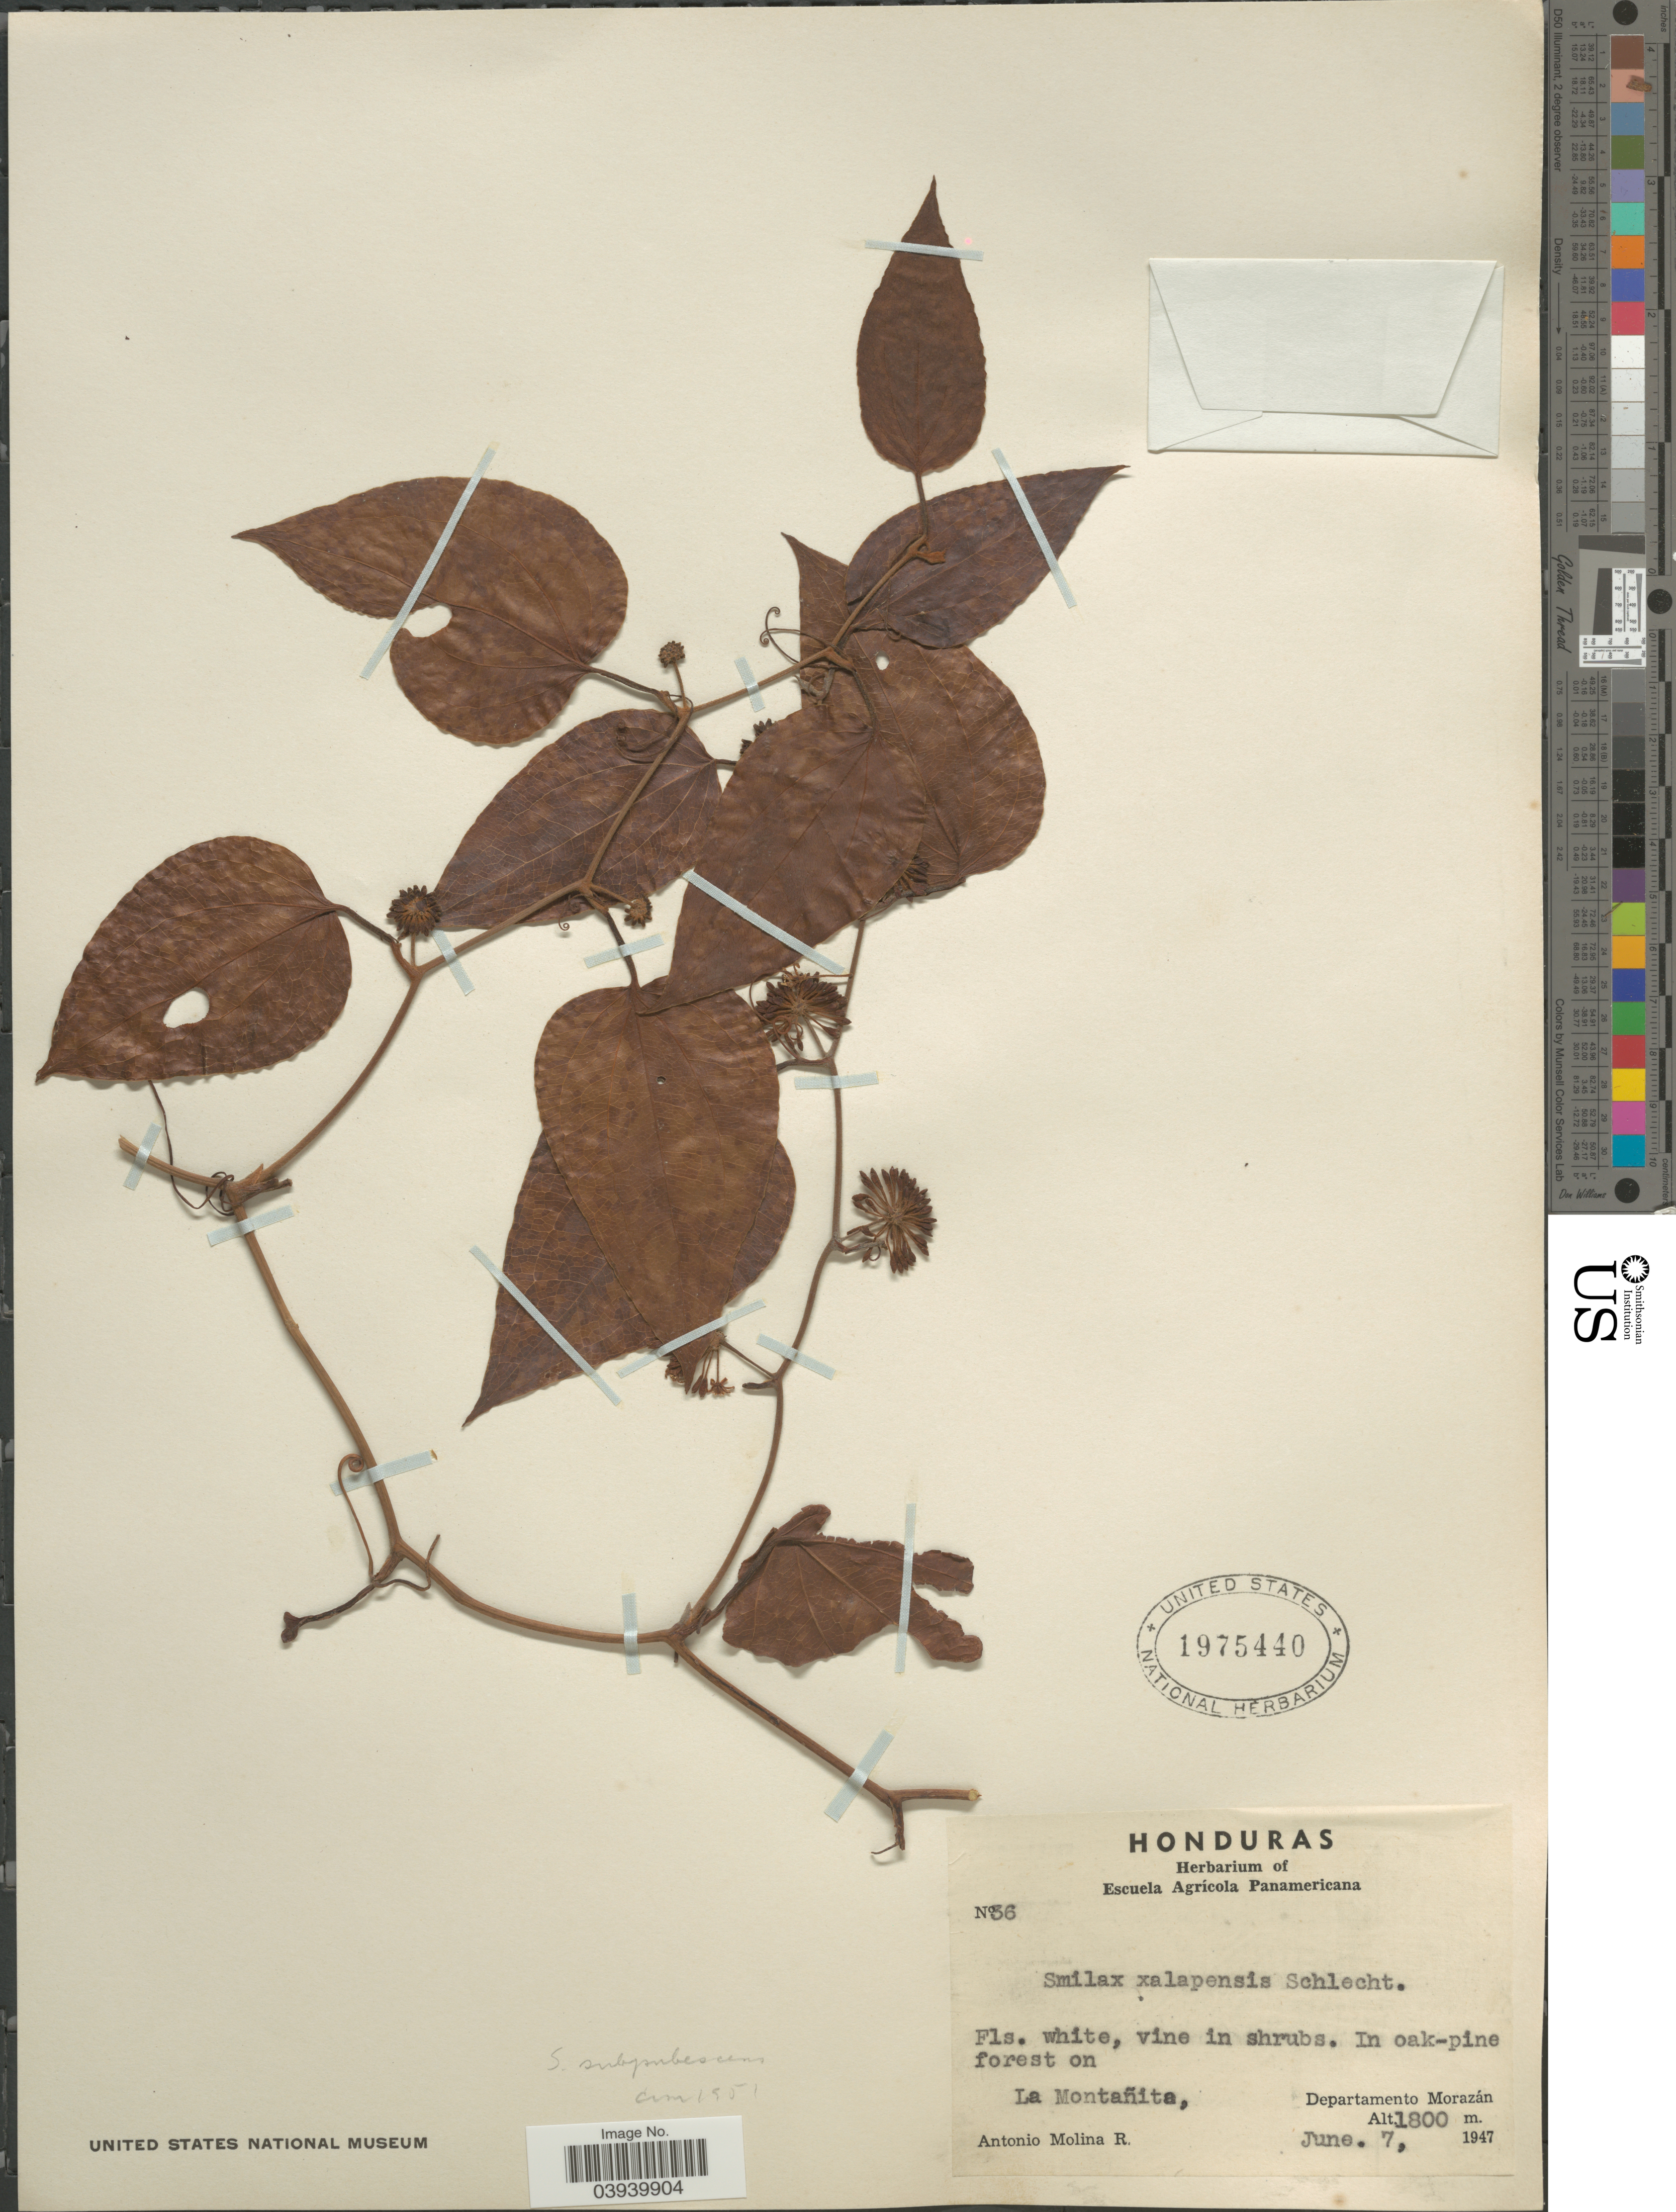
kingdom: Plantae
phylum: Tracheophyta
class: Liliopsida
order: Liliales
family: Smilacaceae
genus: Smilax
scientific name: Smilax subpubescens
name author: A. DC.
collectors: A. Molina R.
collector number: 36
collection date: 1947-06-07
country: Honduras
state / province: Fco. Morazán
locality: La Montañita, Department Morazán.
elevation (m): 1800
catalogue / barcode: US 1975440